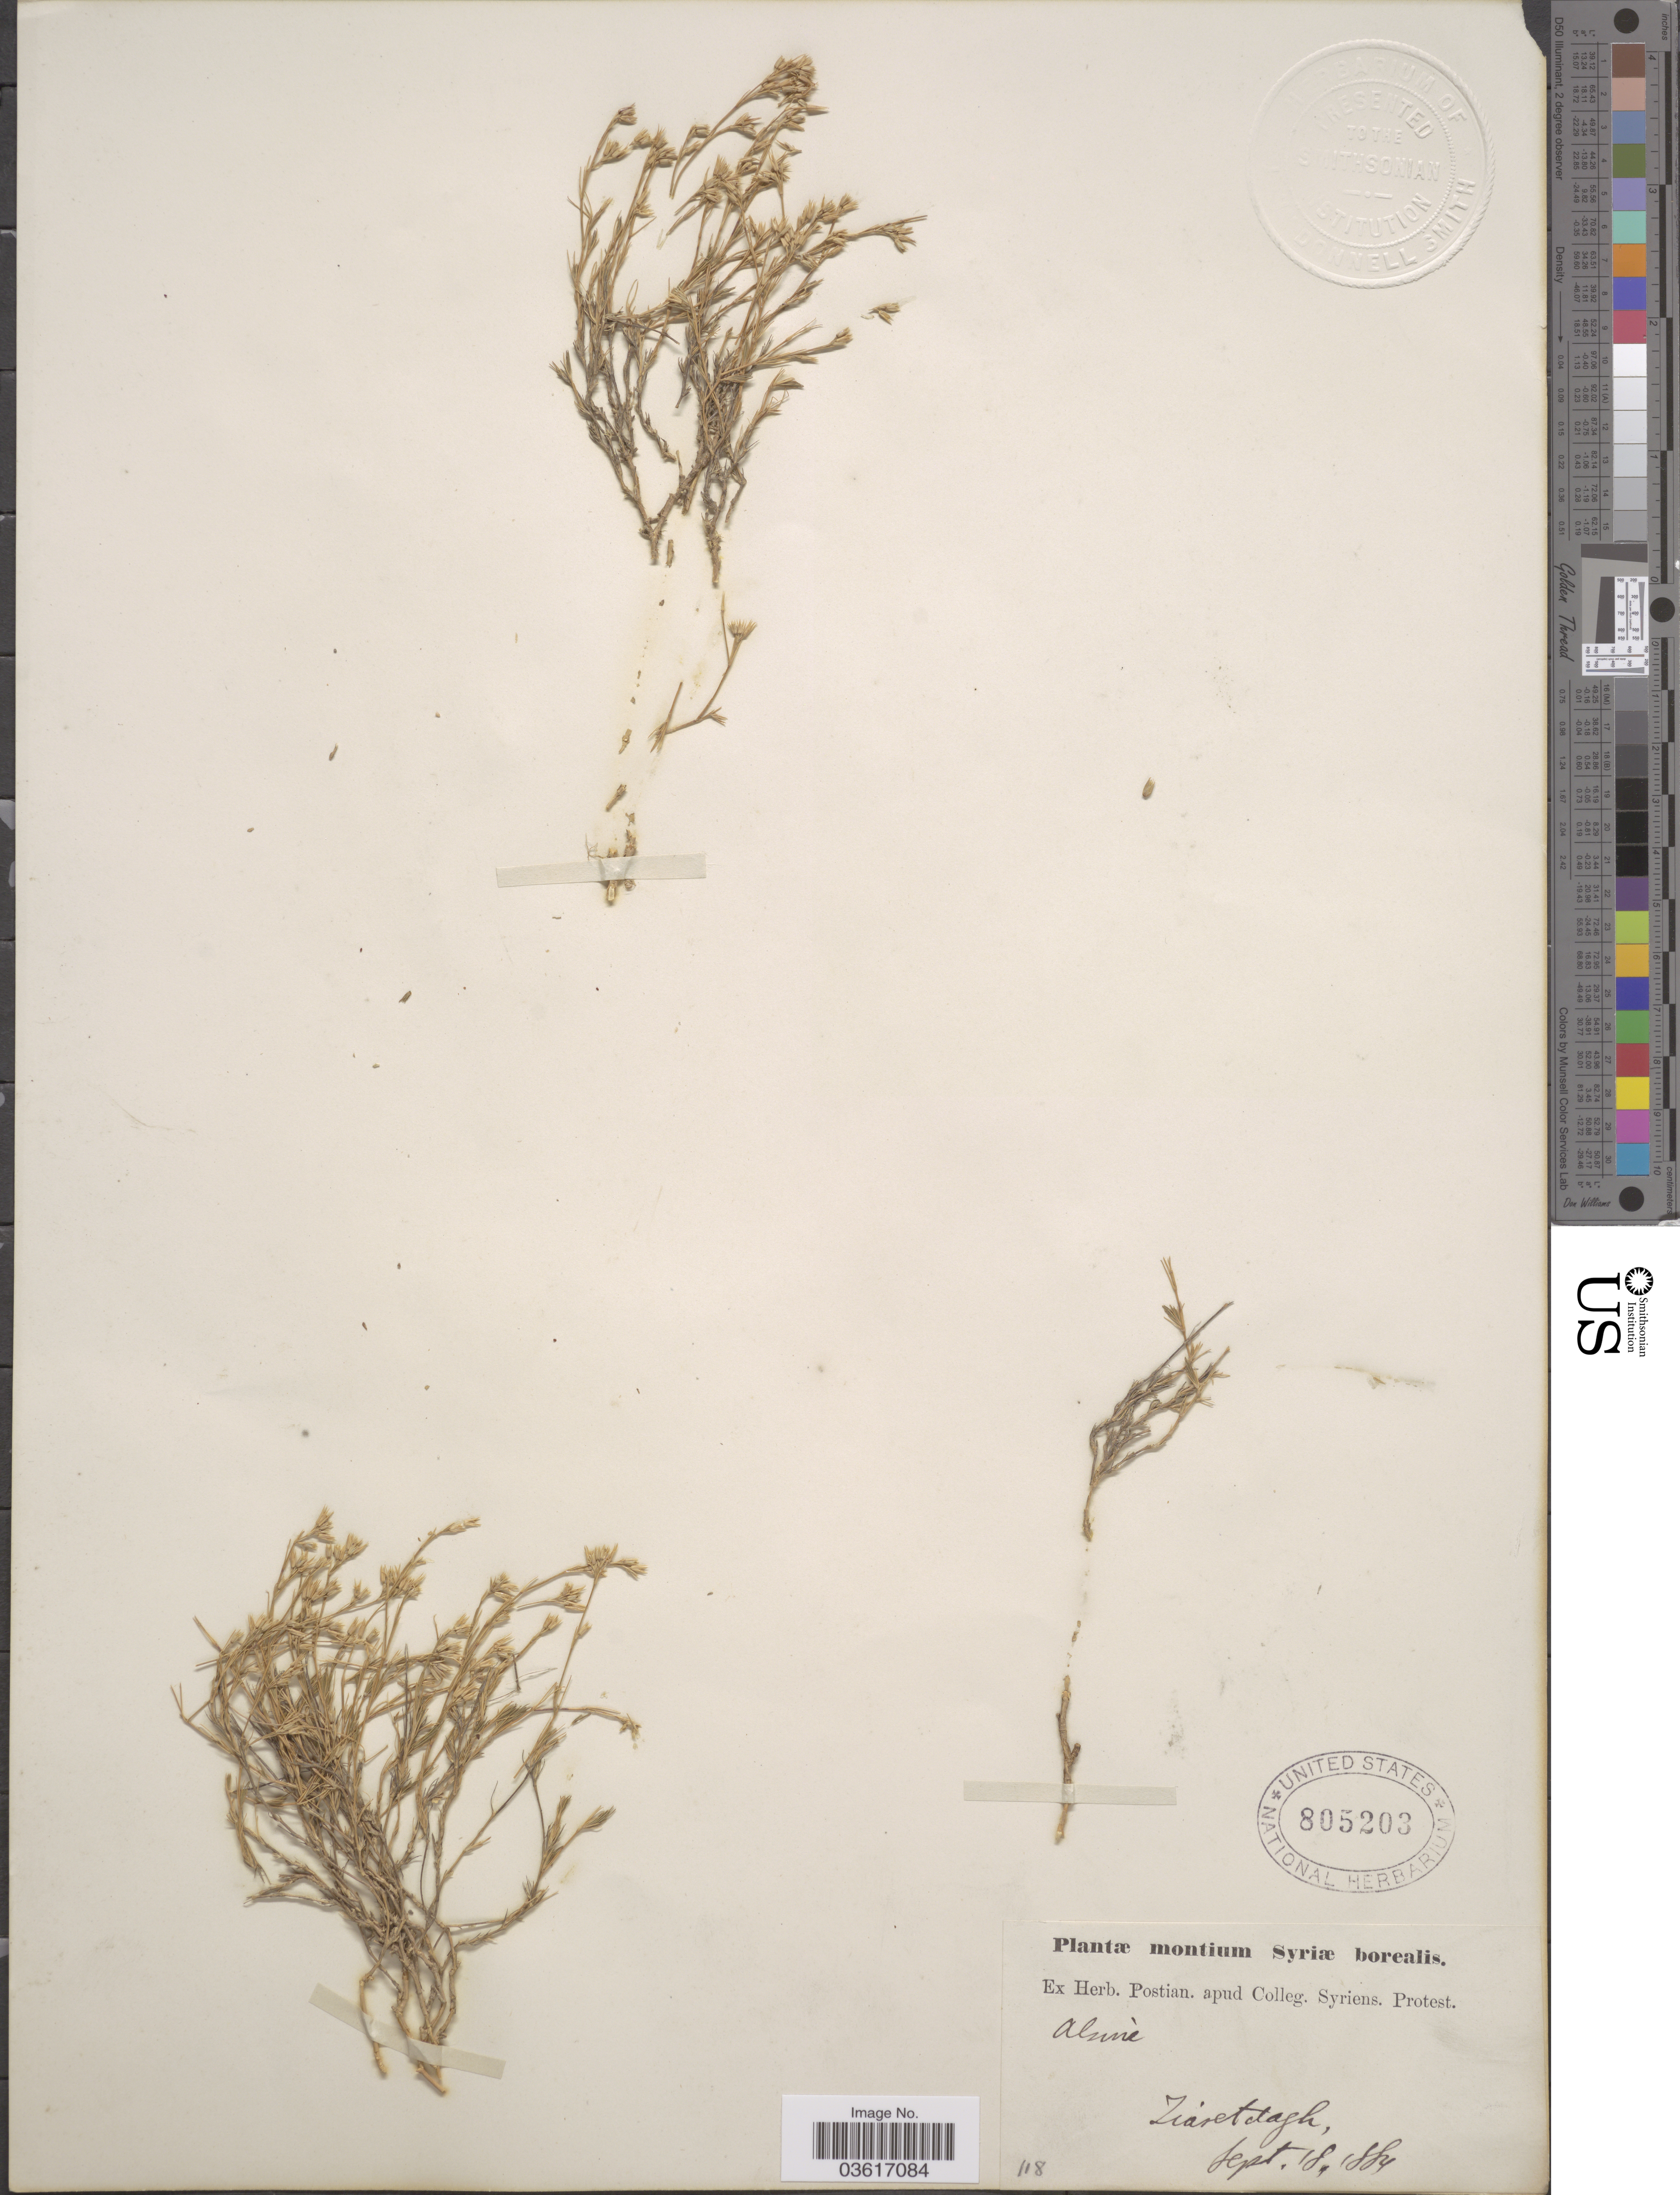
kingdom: Plantae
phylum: Tracheophyta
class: Magnoliopsida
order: Caryophyllales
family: Caryophyllaceae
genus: Minuartia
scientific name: Minuartia sp.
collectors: ex herb. Postian. apud Colleg. Syriens. Protest. USE "Fannie P. A. Shepard" (10308853) AS PRIMARY COLLECTOR INSTEAD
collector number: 118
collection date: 1884-09-18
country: Syria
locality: Montium Syriæ borealis. Ziaret dagh.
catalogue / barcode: US 805203